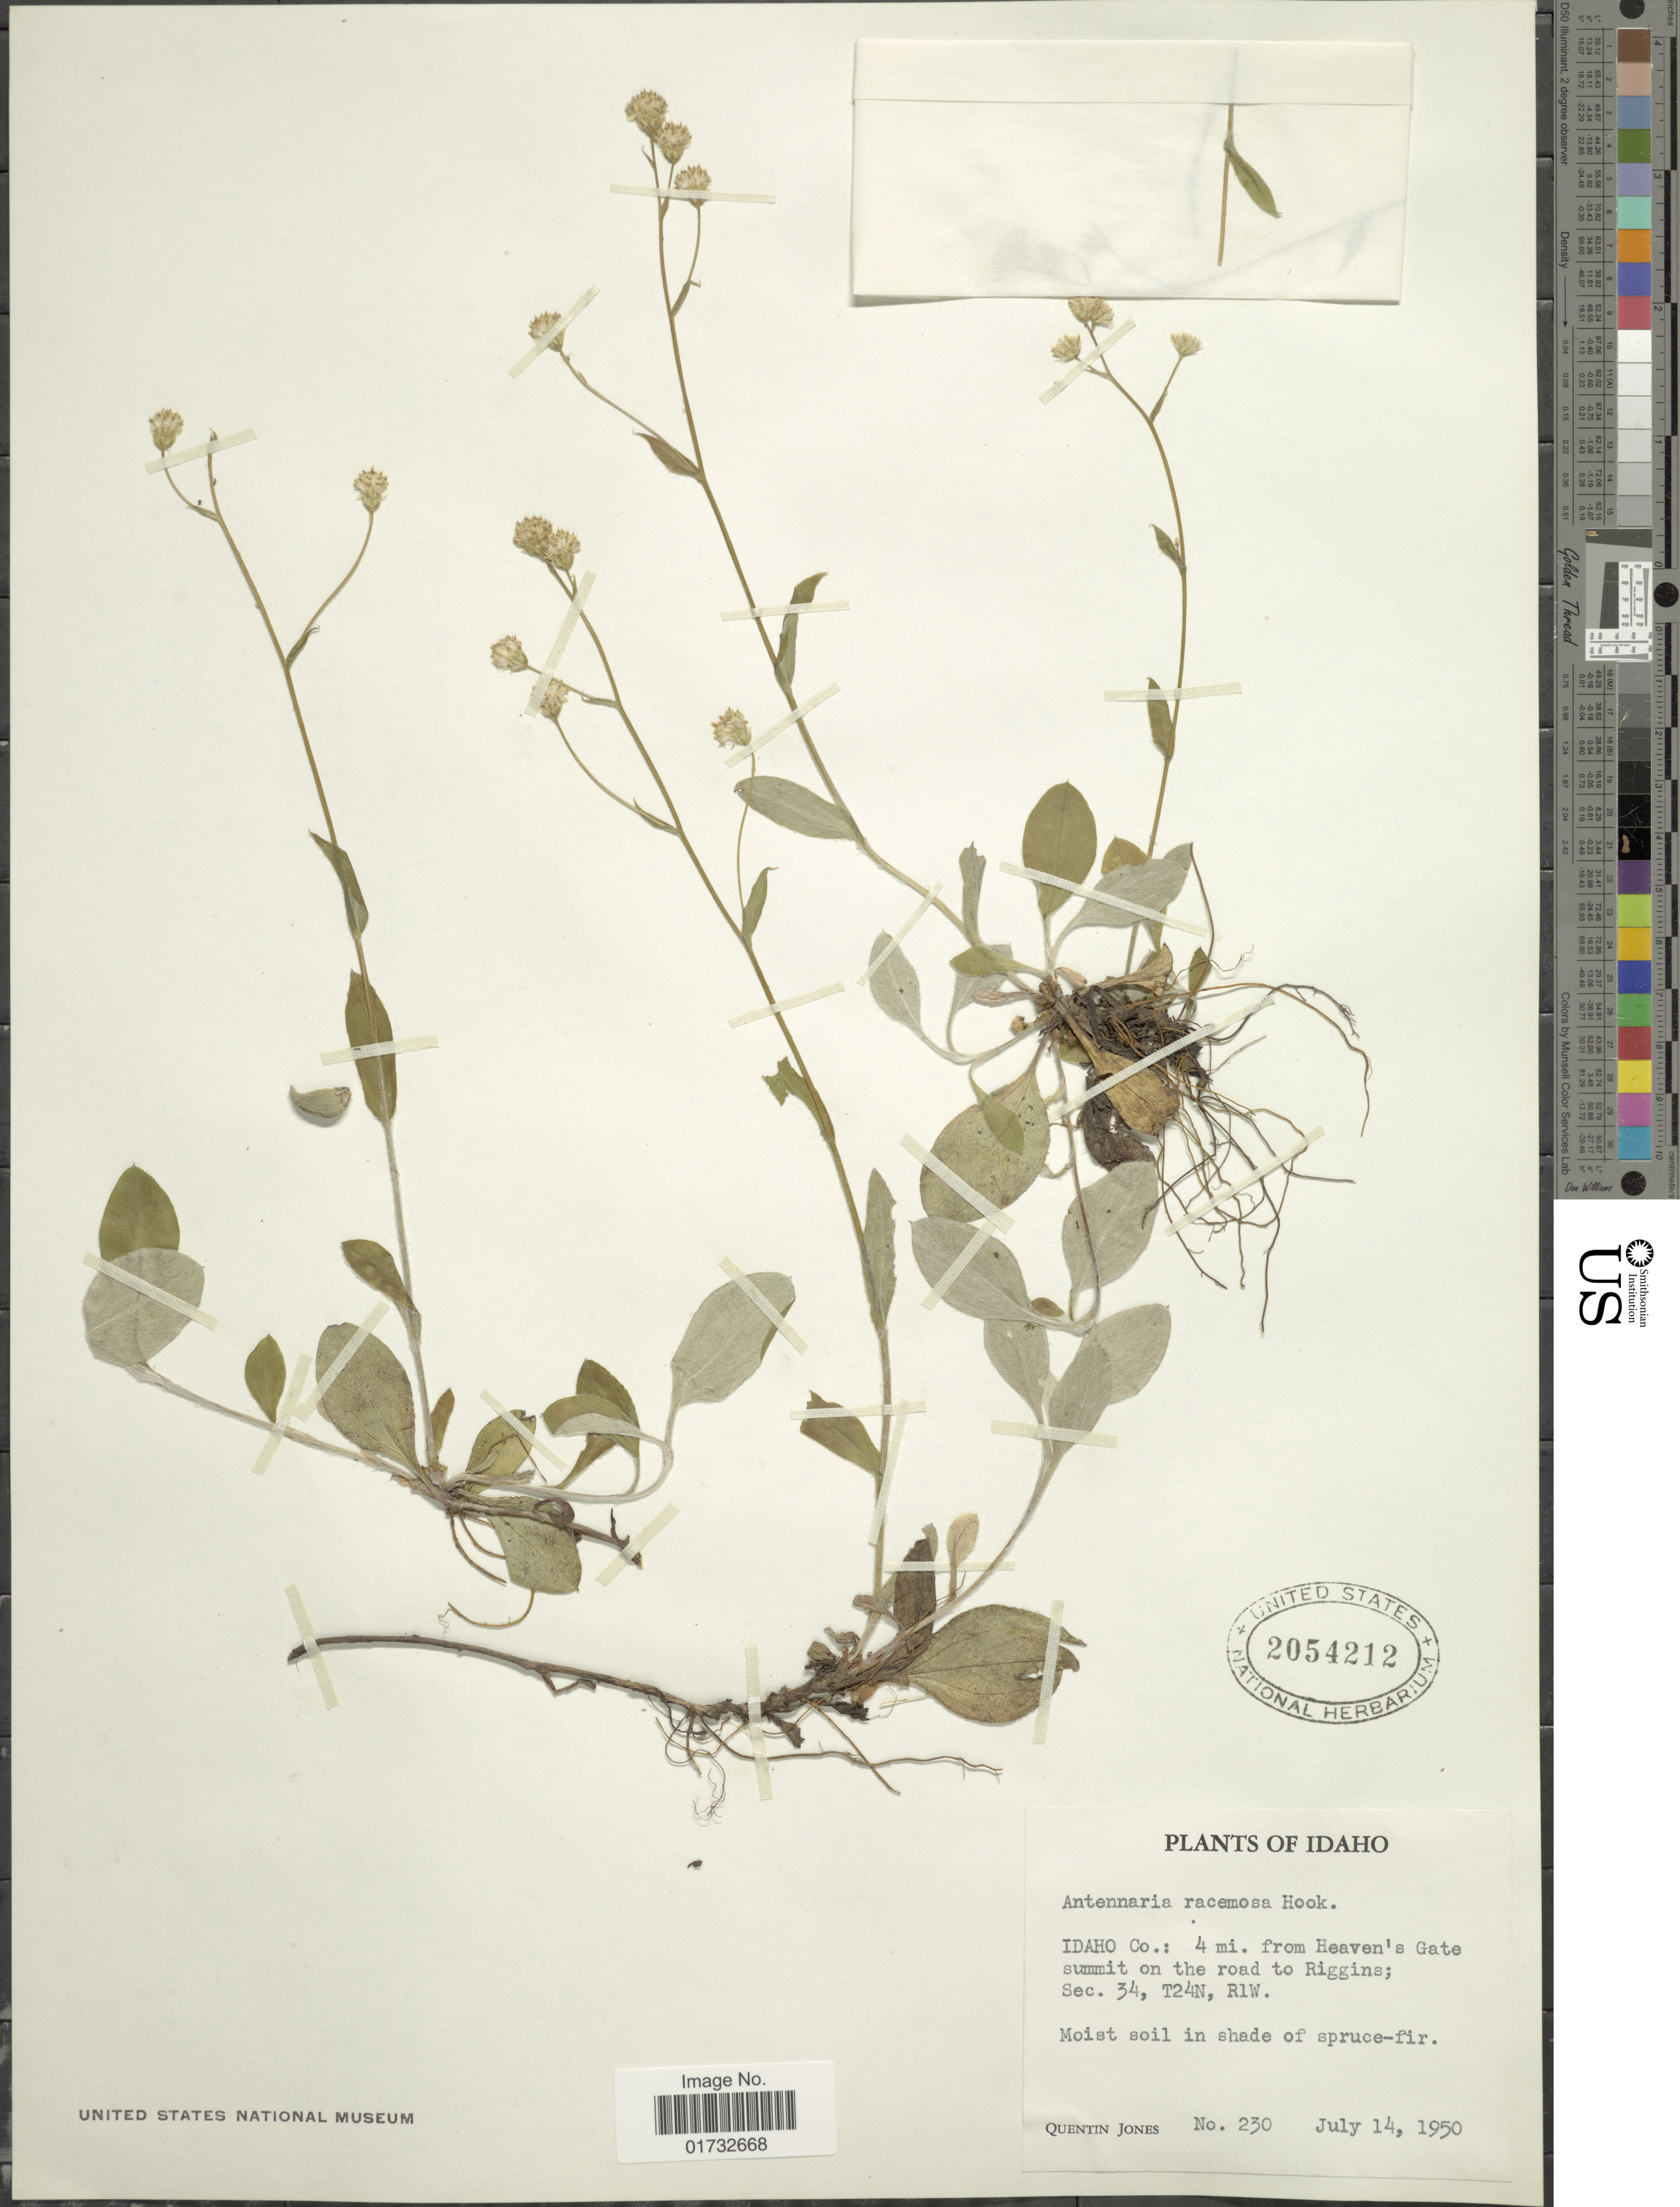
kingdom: Plantae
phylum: Tracheophyta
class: Magnoliopsida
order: Asterales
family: Asteraceae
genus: Antennaria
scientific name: Antennaria racemosa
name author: Hook.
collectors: Q. Jones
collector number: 230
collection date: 1950-07-14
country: United States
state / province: Idaho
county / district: Idaho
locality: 4 mi. from Heaven's Gate summit on the road to Riggins; Sec. 34, T24N, R1W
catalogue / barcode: US 2054212